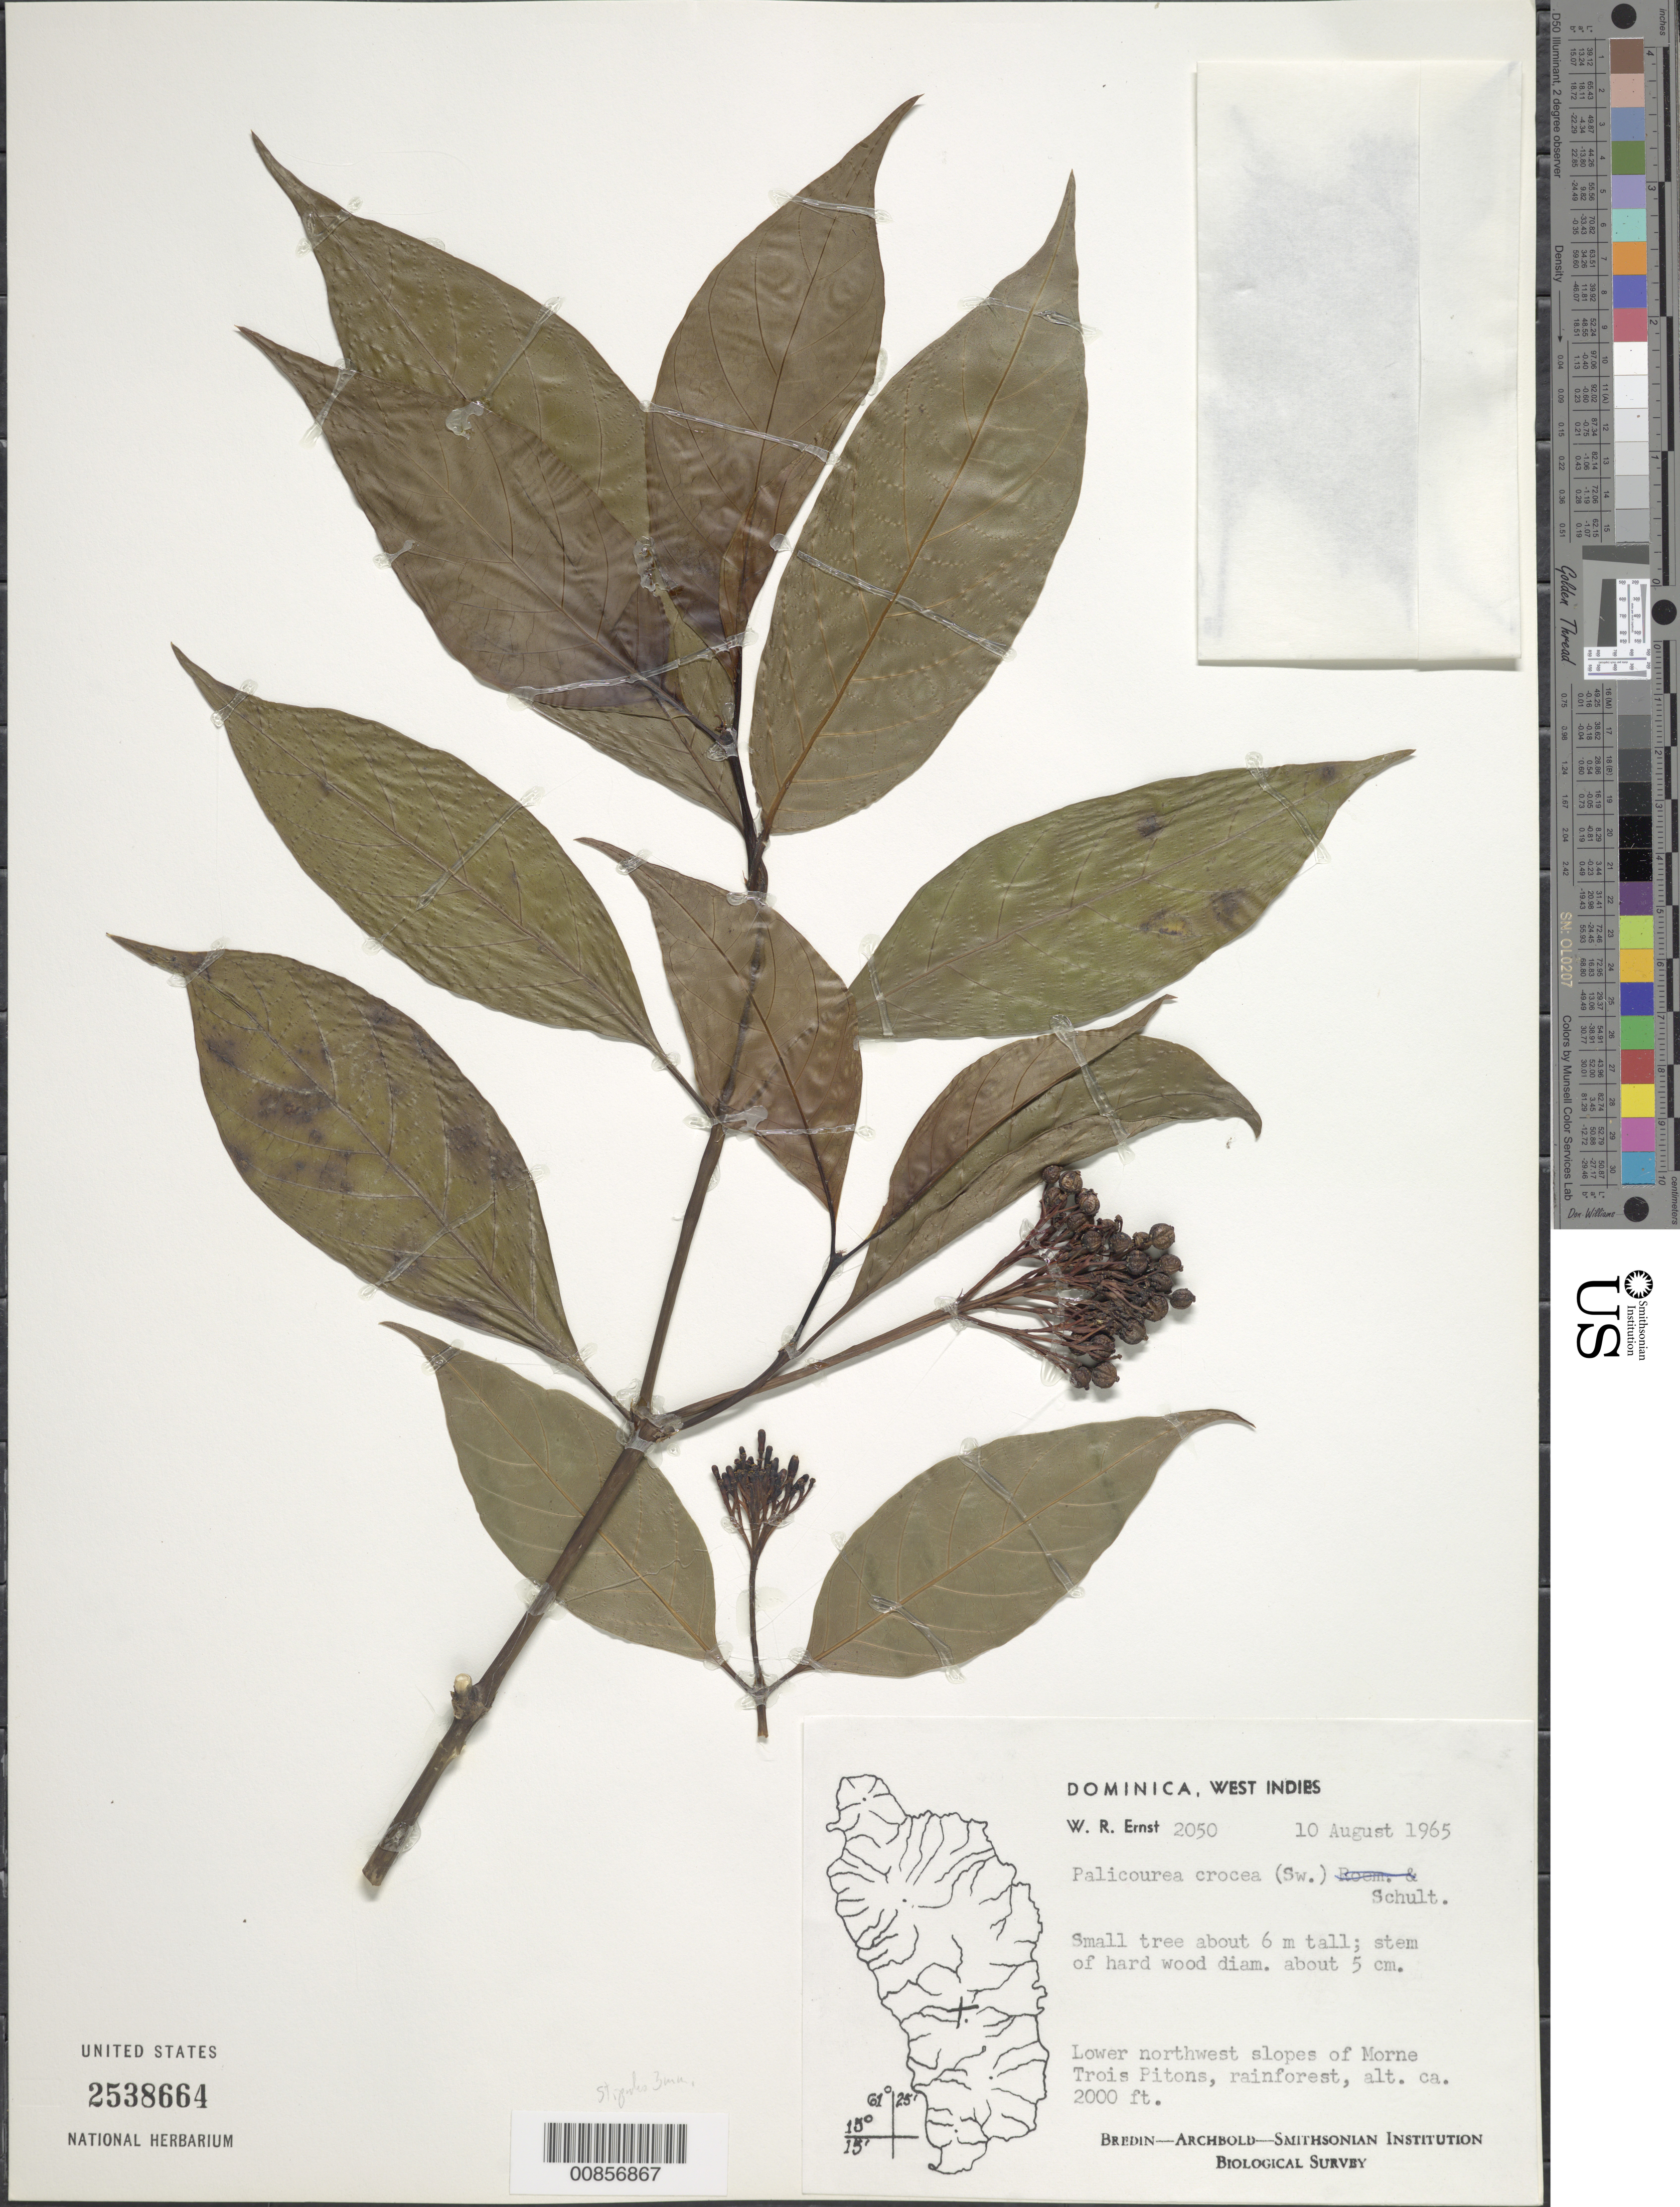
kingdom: Plantae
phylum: Tracheophyta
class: Magnoliopsida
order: Gentianales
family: Rubiaceae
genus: Palicourea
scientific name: Palicourea crocea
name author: (Sw.) Schult.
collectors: W. R. Ernst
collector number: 2050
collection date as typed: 10 Aug 1965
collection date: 1965-08-10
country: Dominica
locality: Lower northwest slopes of Morne Trois Pitons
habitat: Rainforest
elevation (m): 610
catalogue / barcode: US 2538664